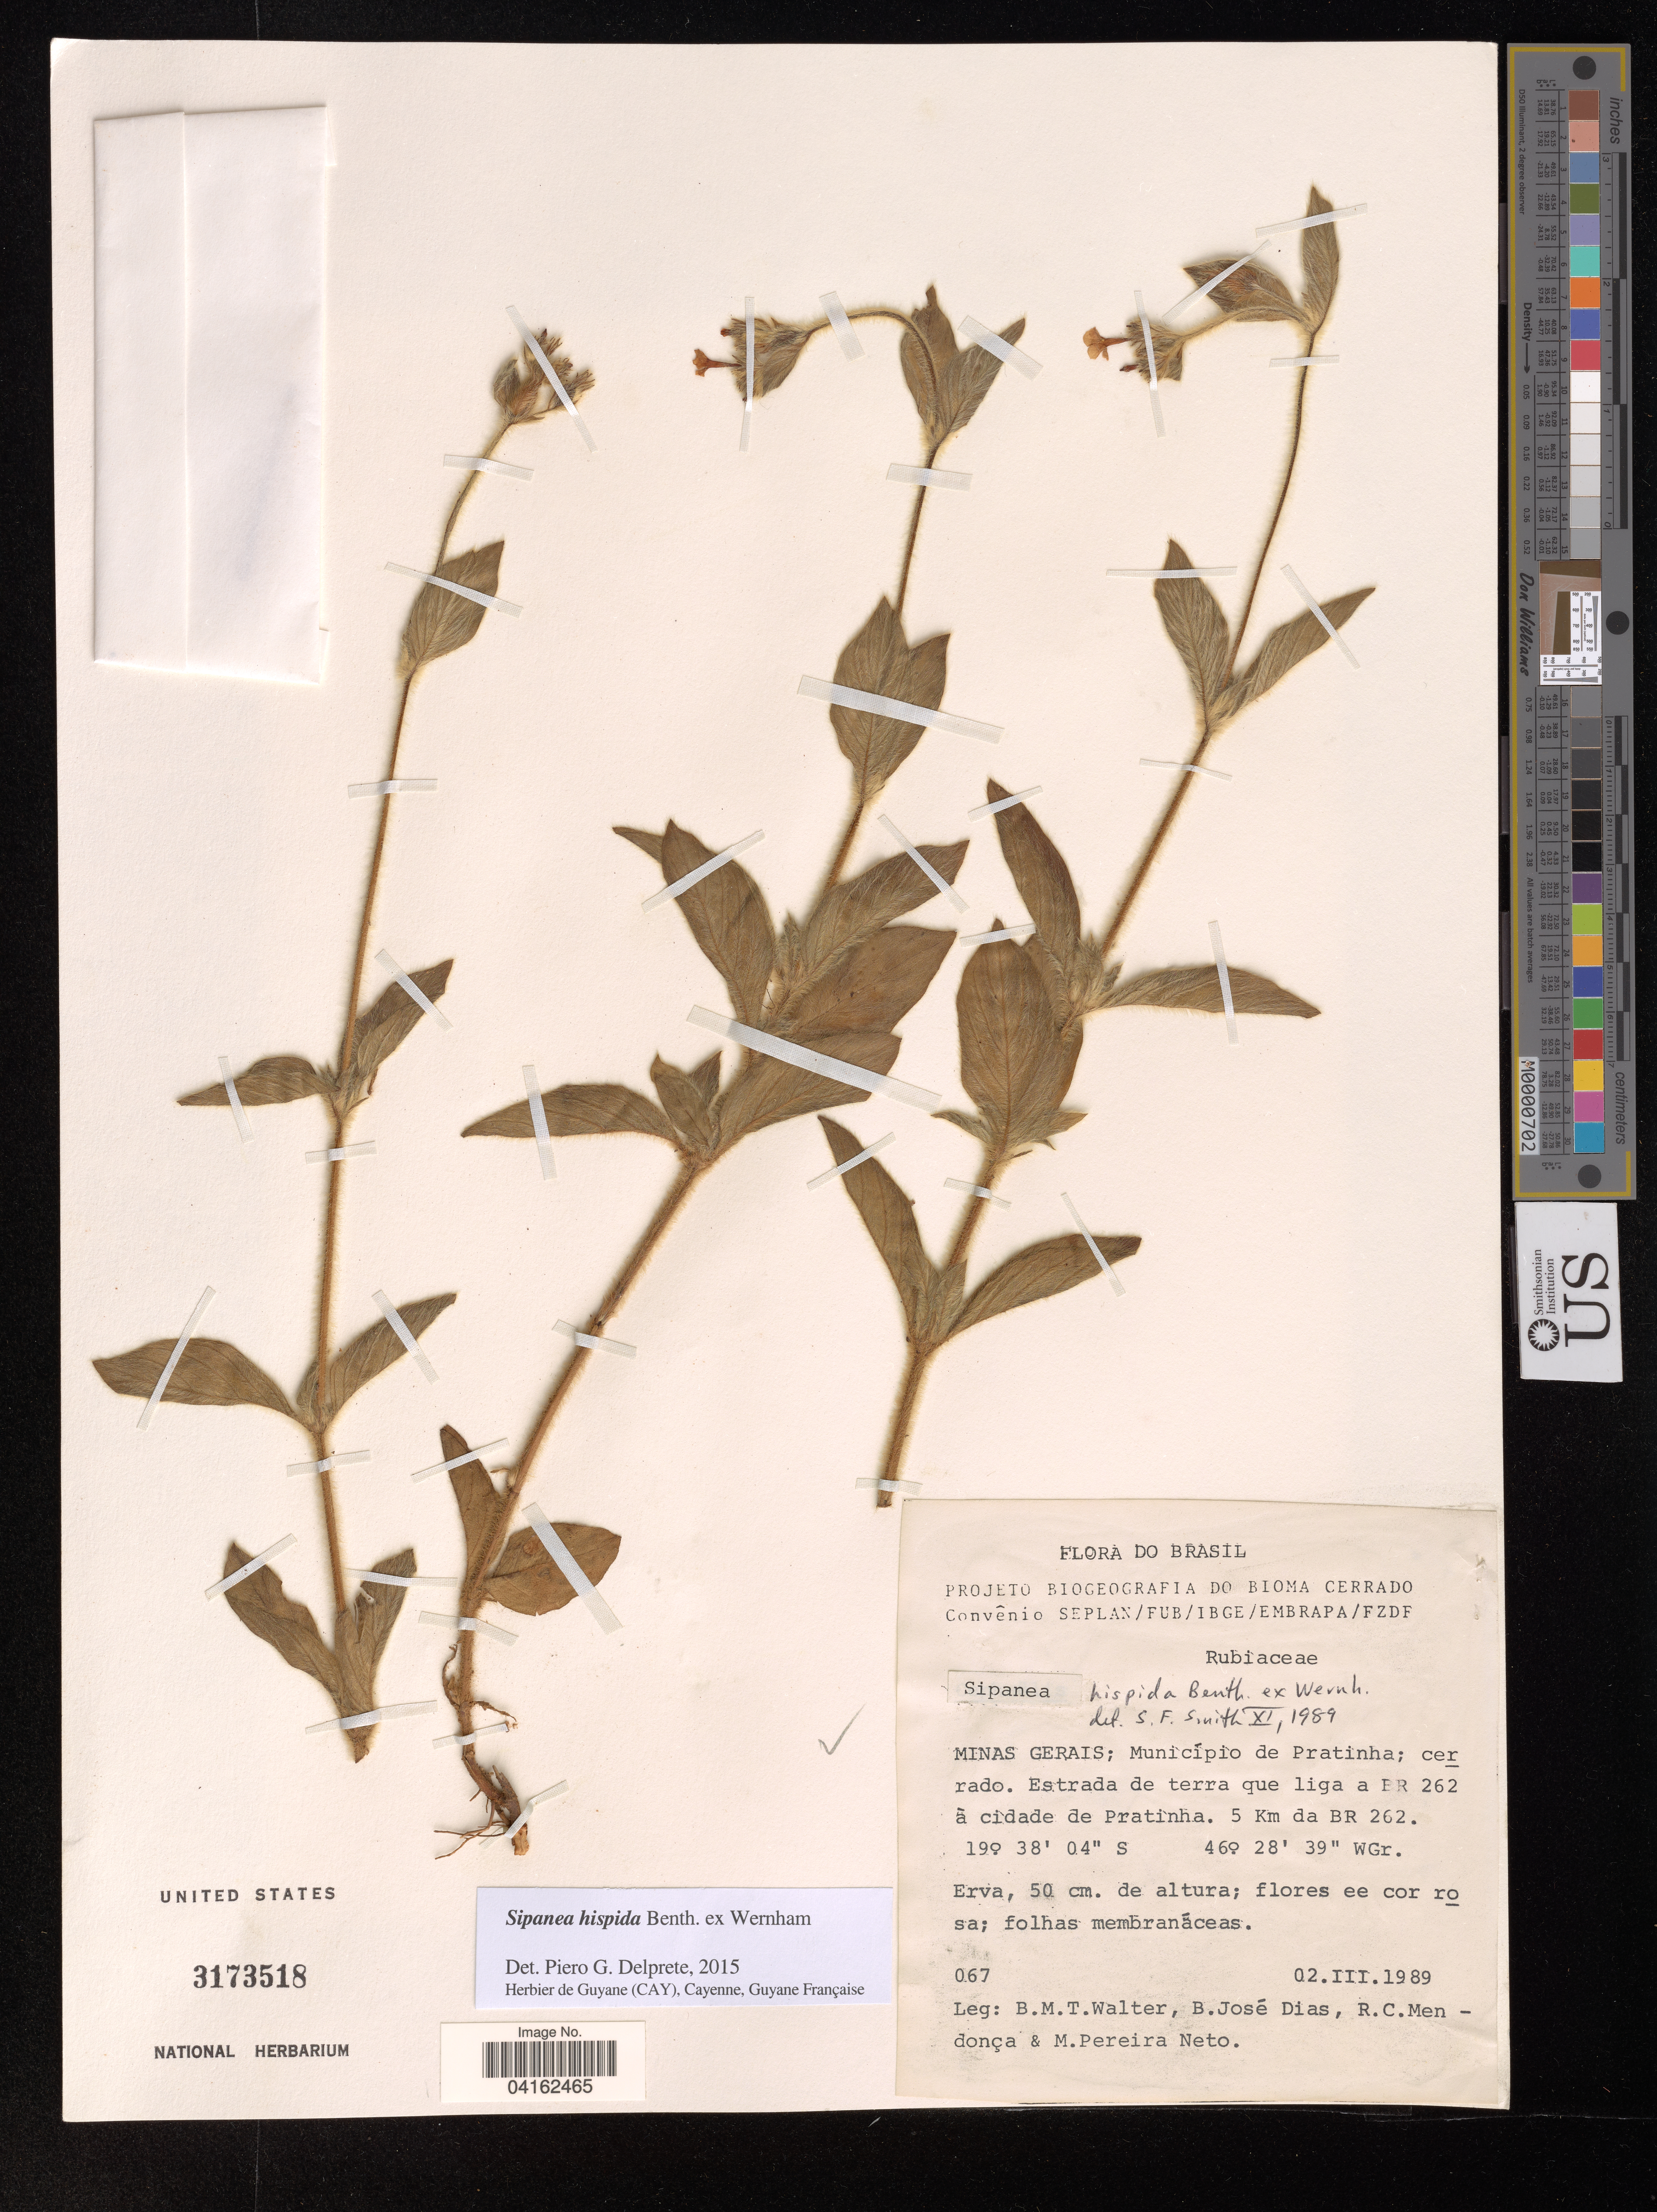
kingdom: Plantae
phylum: Tracheophyta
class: Magnoliopsida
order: Gentianales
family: Rubiaceae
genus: Sipanea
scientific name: Sipanea hispida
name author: Benth. ex Wernham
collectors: B. Walter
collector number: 067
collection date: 1989-03-02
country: Brazil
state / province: Minas Gerais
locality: Município de Pratinha; cerrado. Estrada de terra que liga a BR 262 à cidade de Pratinha. 5 Km da BR 262.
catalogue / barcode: US 3173518